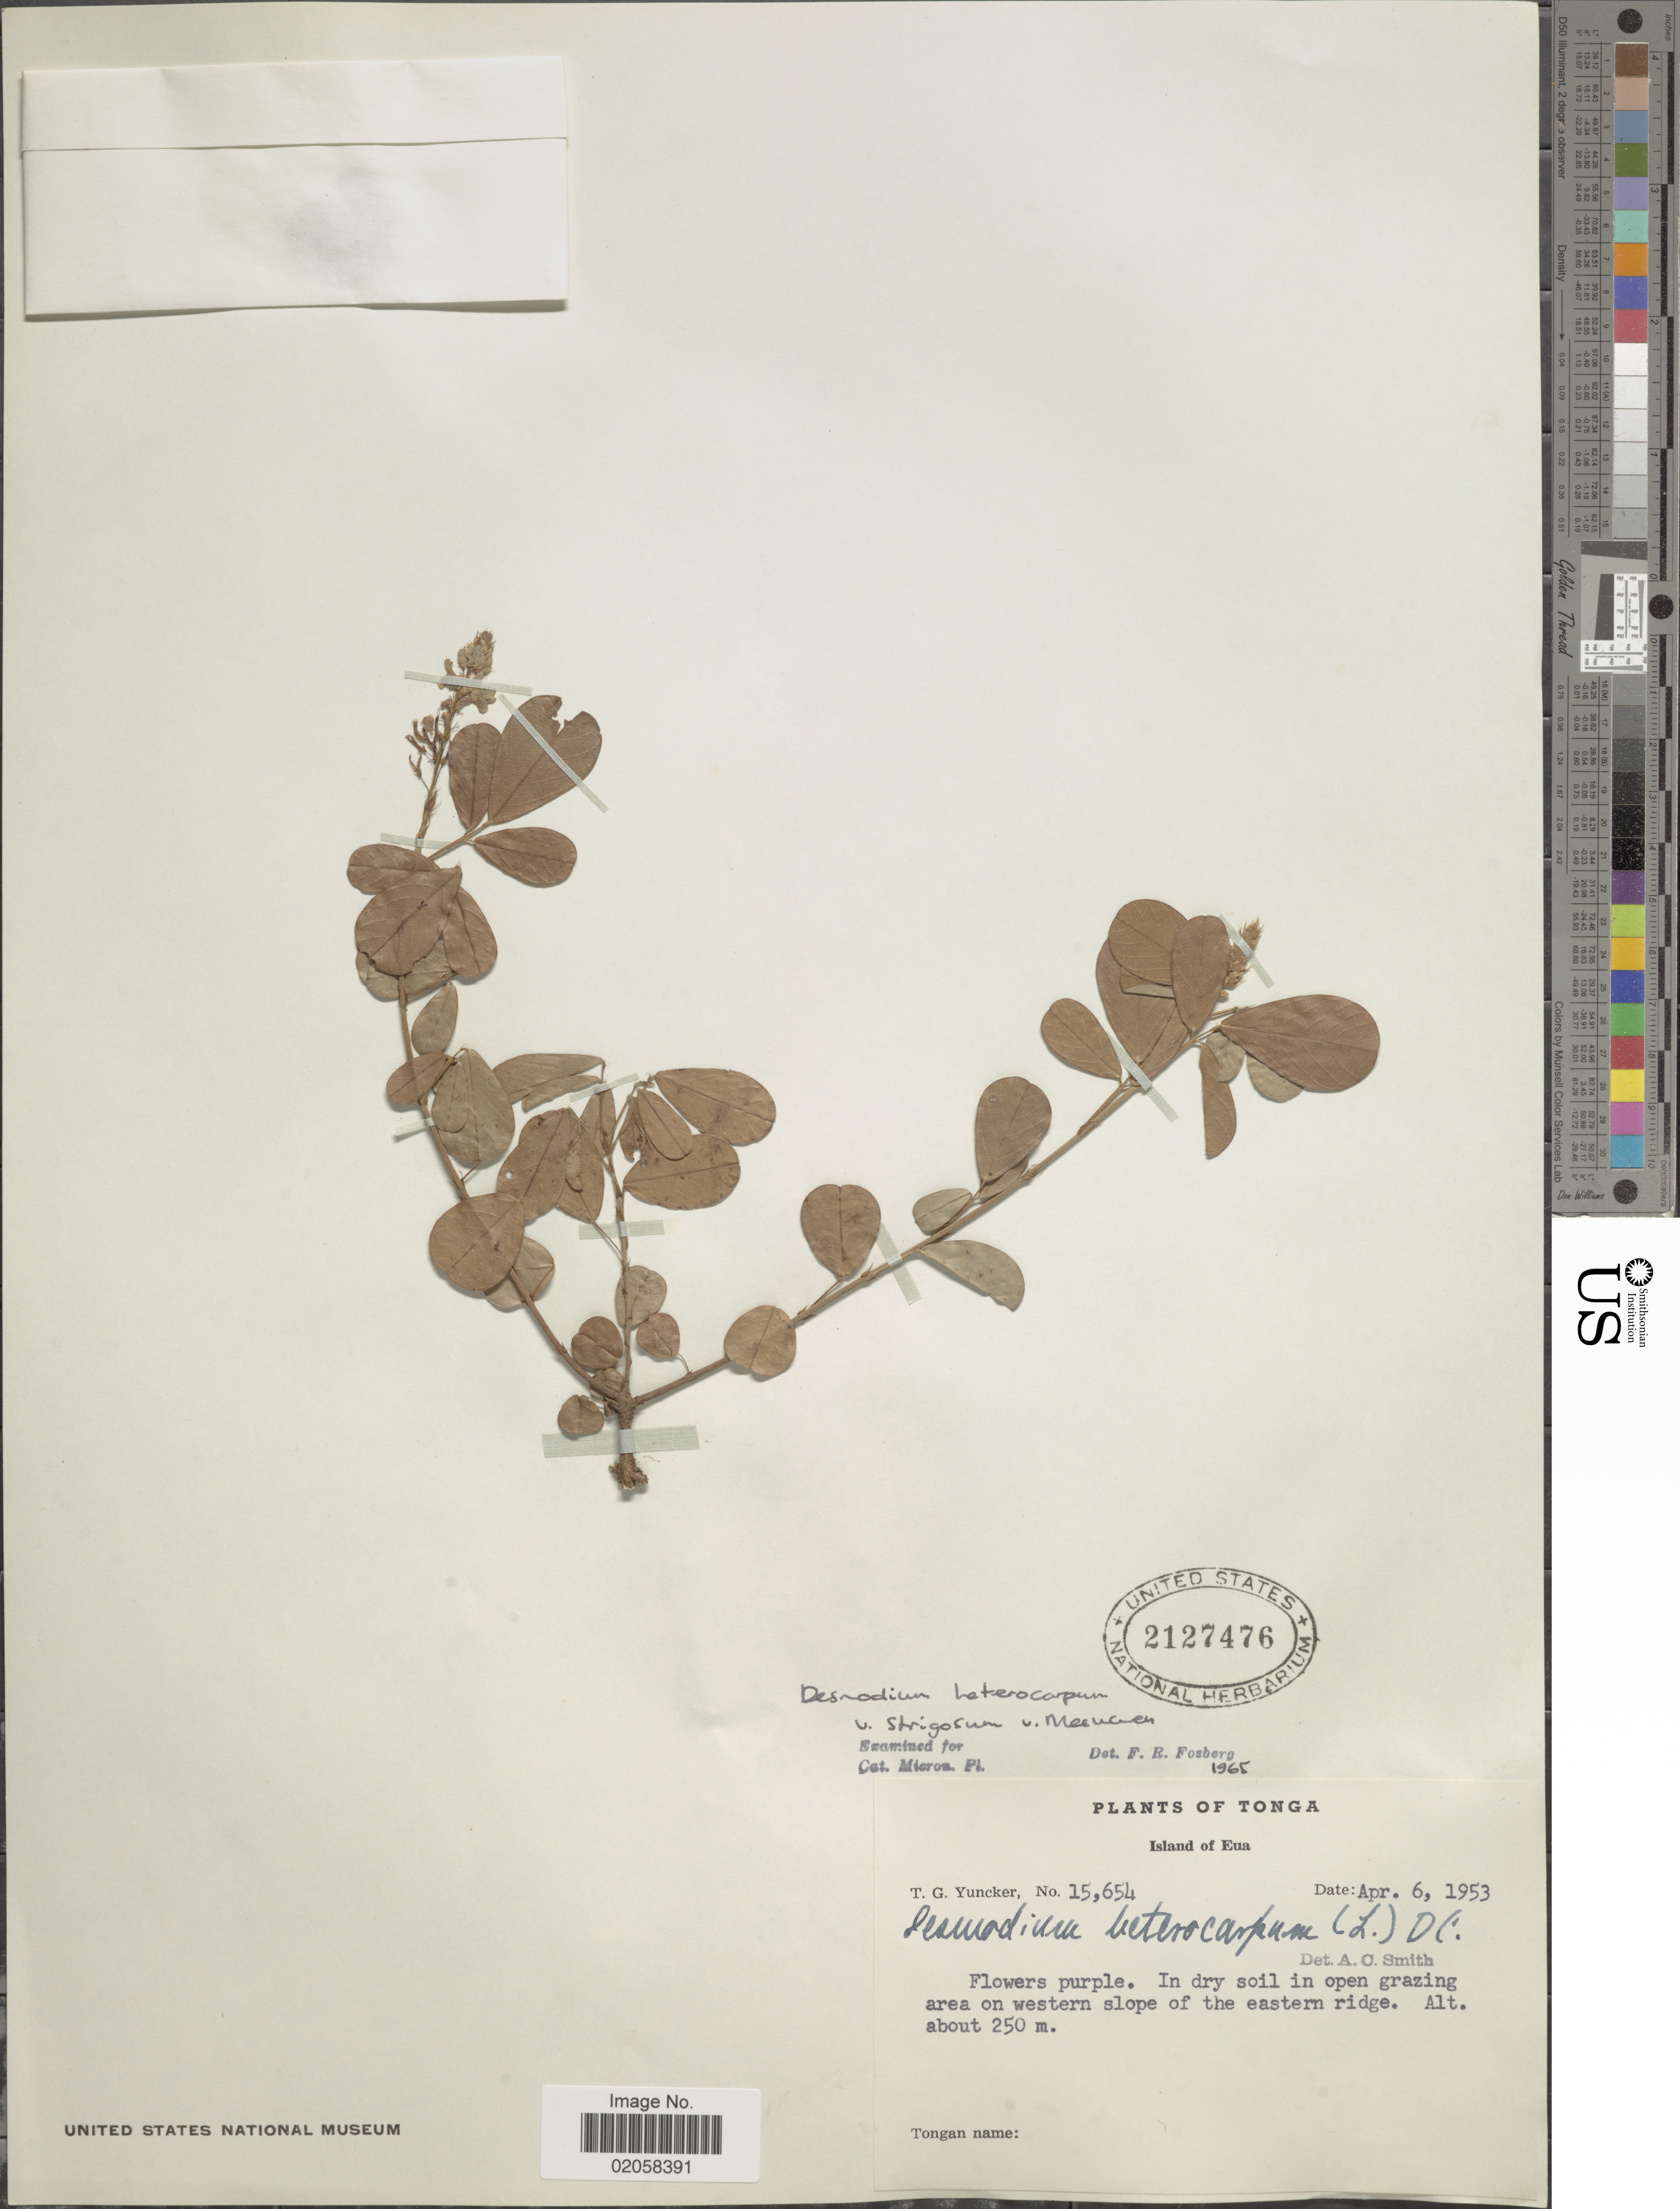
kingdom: Plantae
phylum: Tracheophyta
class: Magnoliopsida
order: Fabales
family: Fabaceae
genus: Grona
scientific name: Grona heterocarpos var. strigosa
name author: (Meeuwen) H. Ohashi & K. Ohashi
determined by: Strong, Mark T., (BOT), Smithsonian Institution - National Museum of Natural History (UNITED STATES)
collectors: T. G. Yuncker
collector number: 15654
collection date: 1953-04-06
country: Tonga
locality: Island of Eua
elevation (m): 250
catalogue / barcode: US 2127476